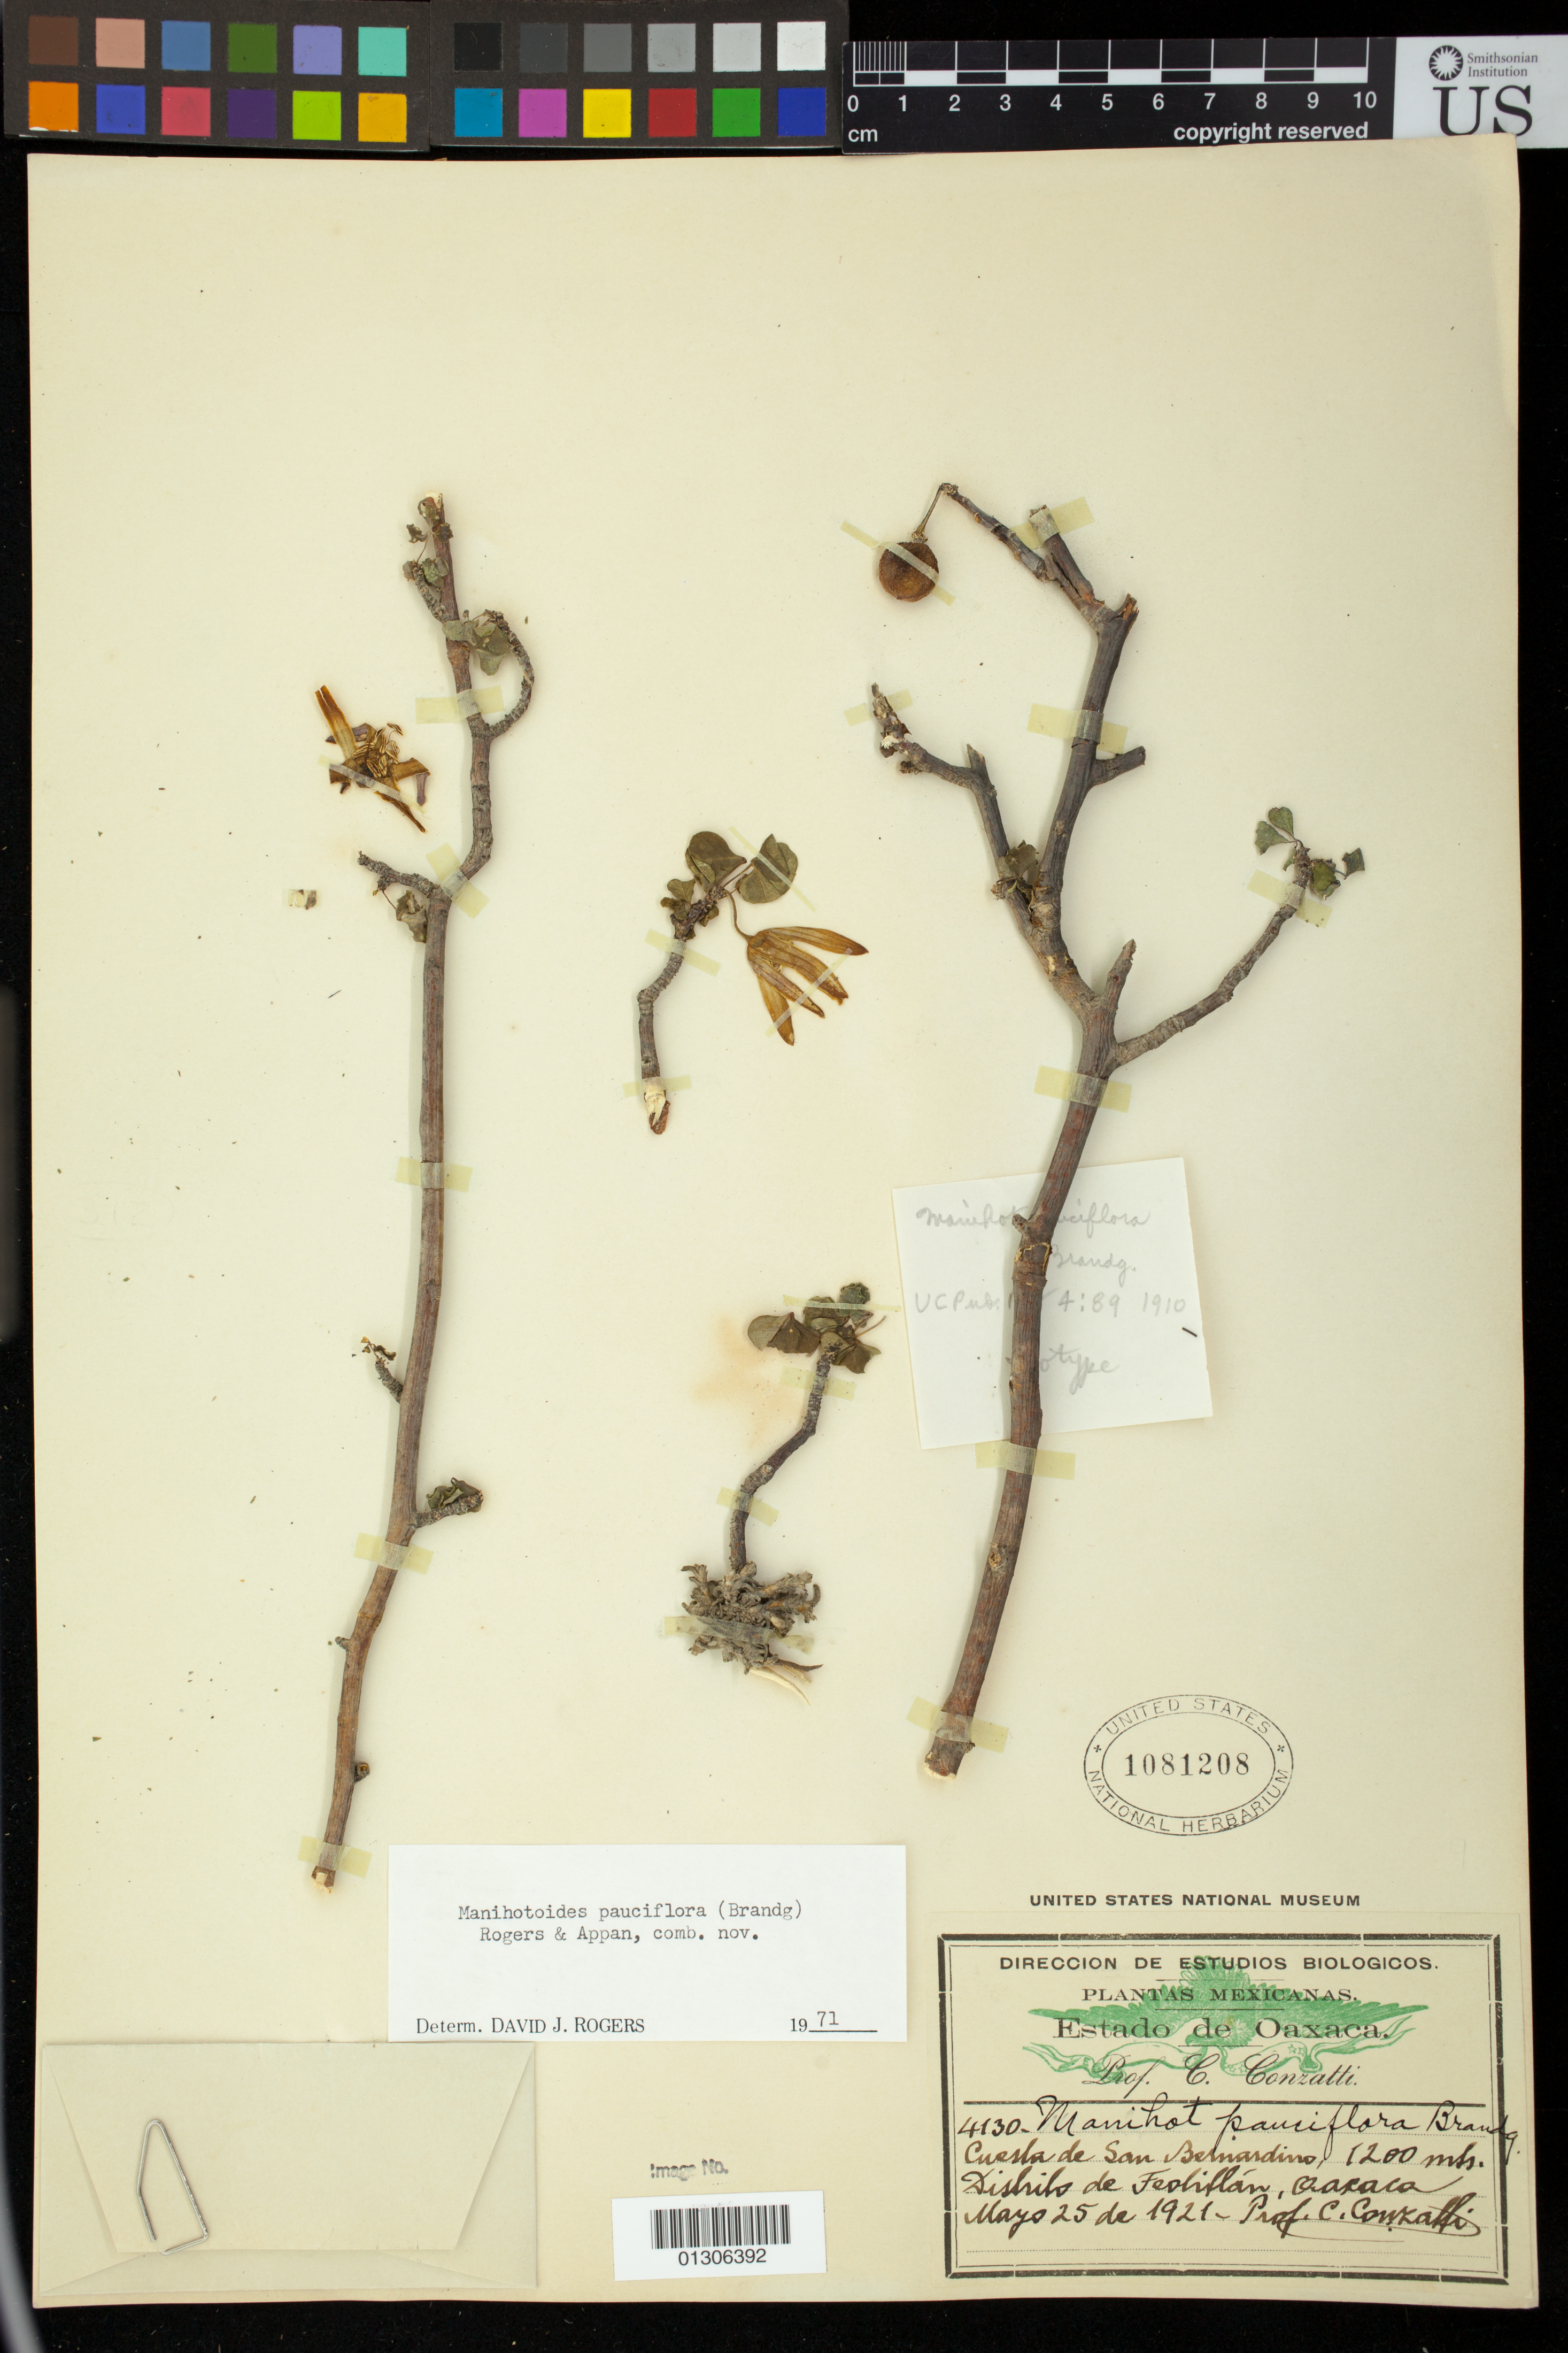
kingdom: Plantae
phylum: Tracheophyta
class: Magnoliopsida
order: Malpighiales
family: Euphorbiaceae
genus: Manihotoides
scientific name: Manihotoides pauciflora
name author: (Brandegee) D.J. Rogers & Appan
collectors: C. Conzatti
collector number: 4130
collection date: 1921-05-25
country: Mexico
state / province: Oaxaca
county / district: Teotitlán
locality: Cuesta de San Bernardino, Distrito de Teotitlán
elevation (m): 1200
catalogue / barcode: US 1081208